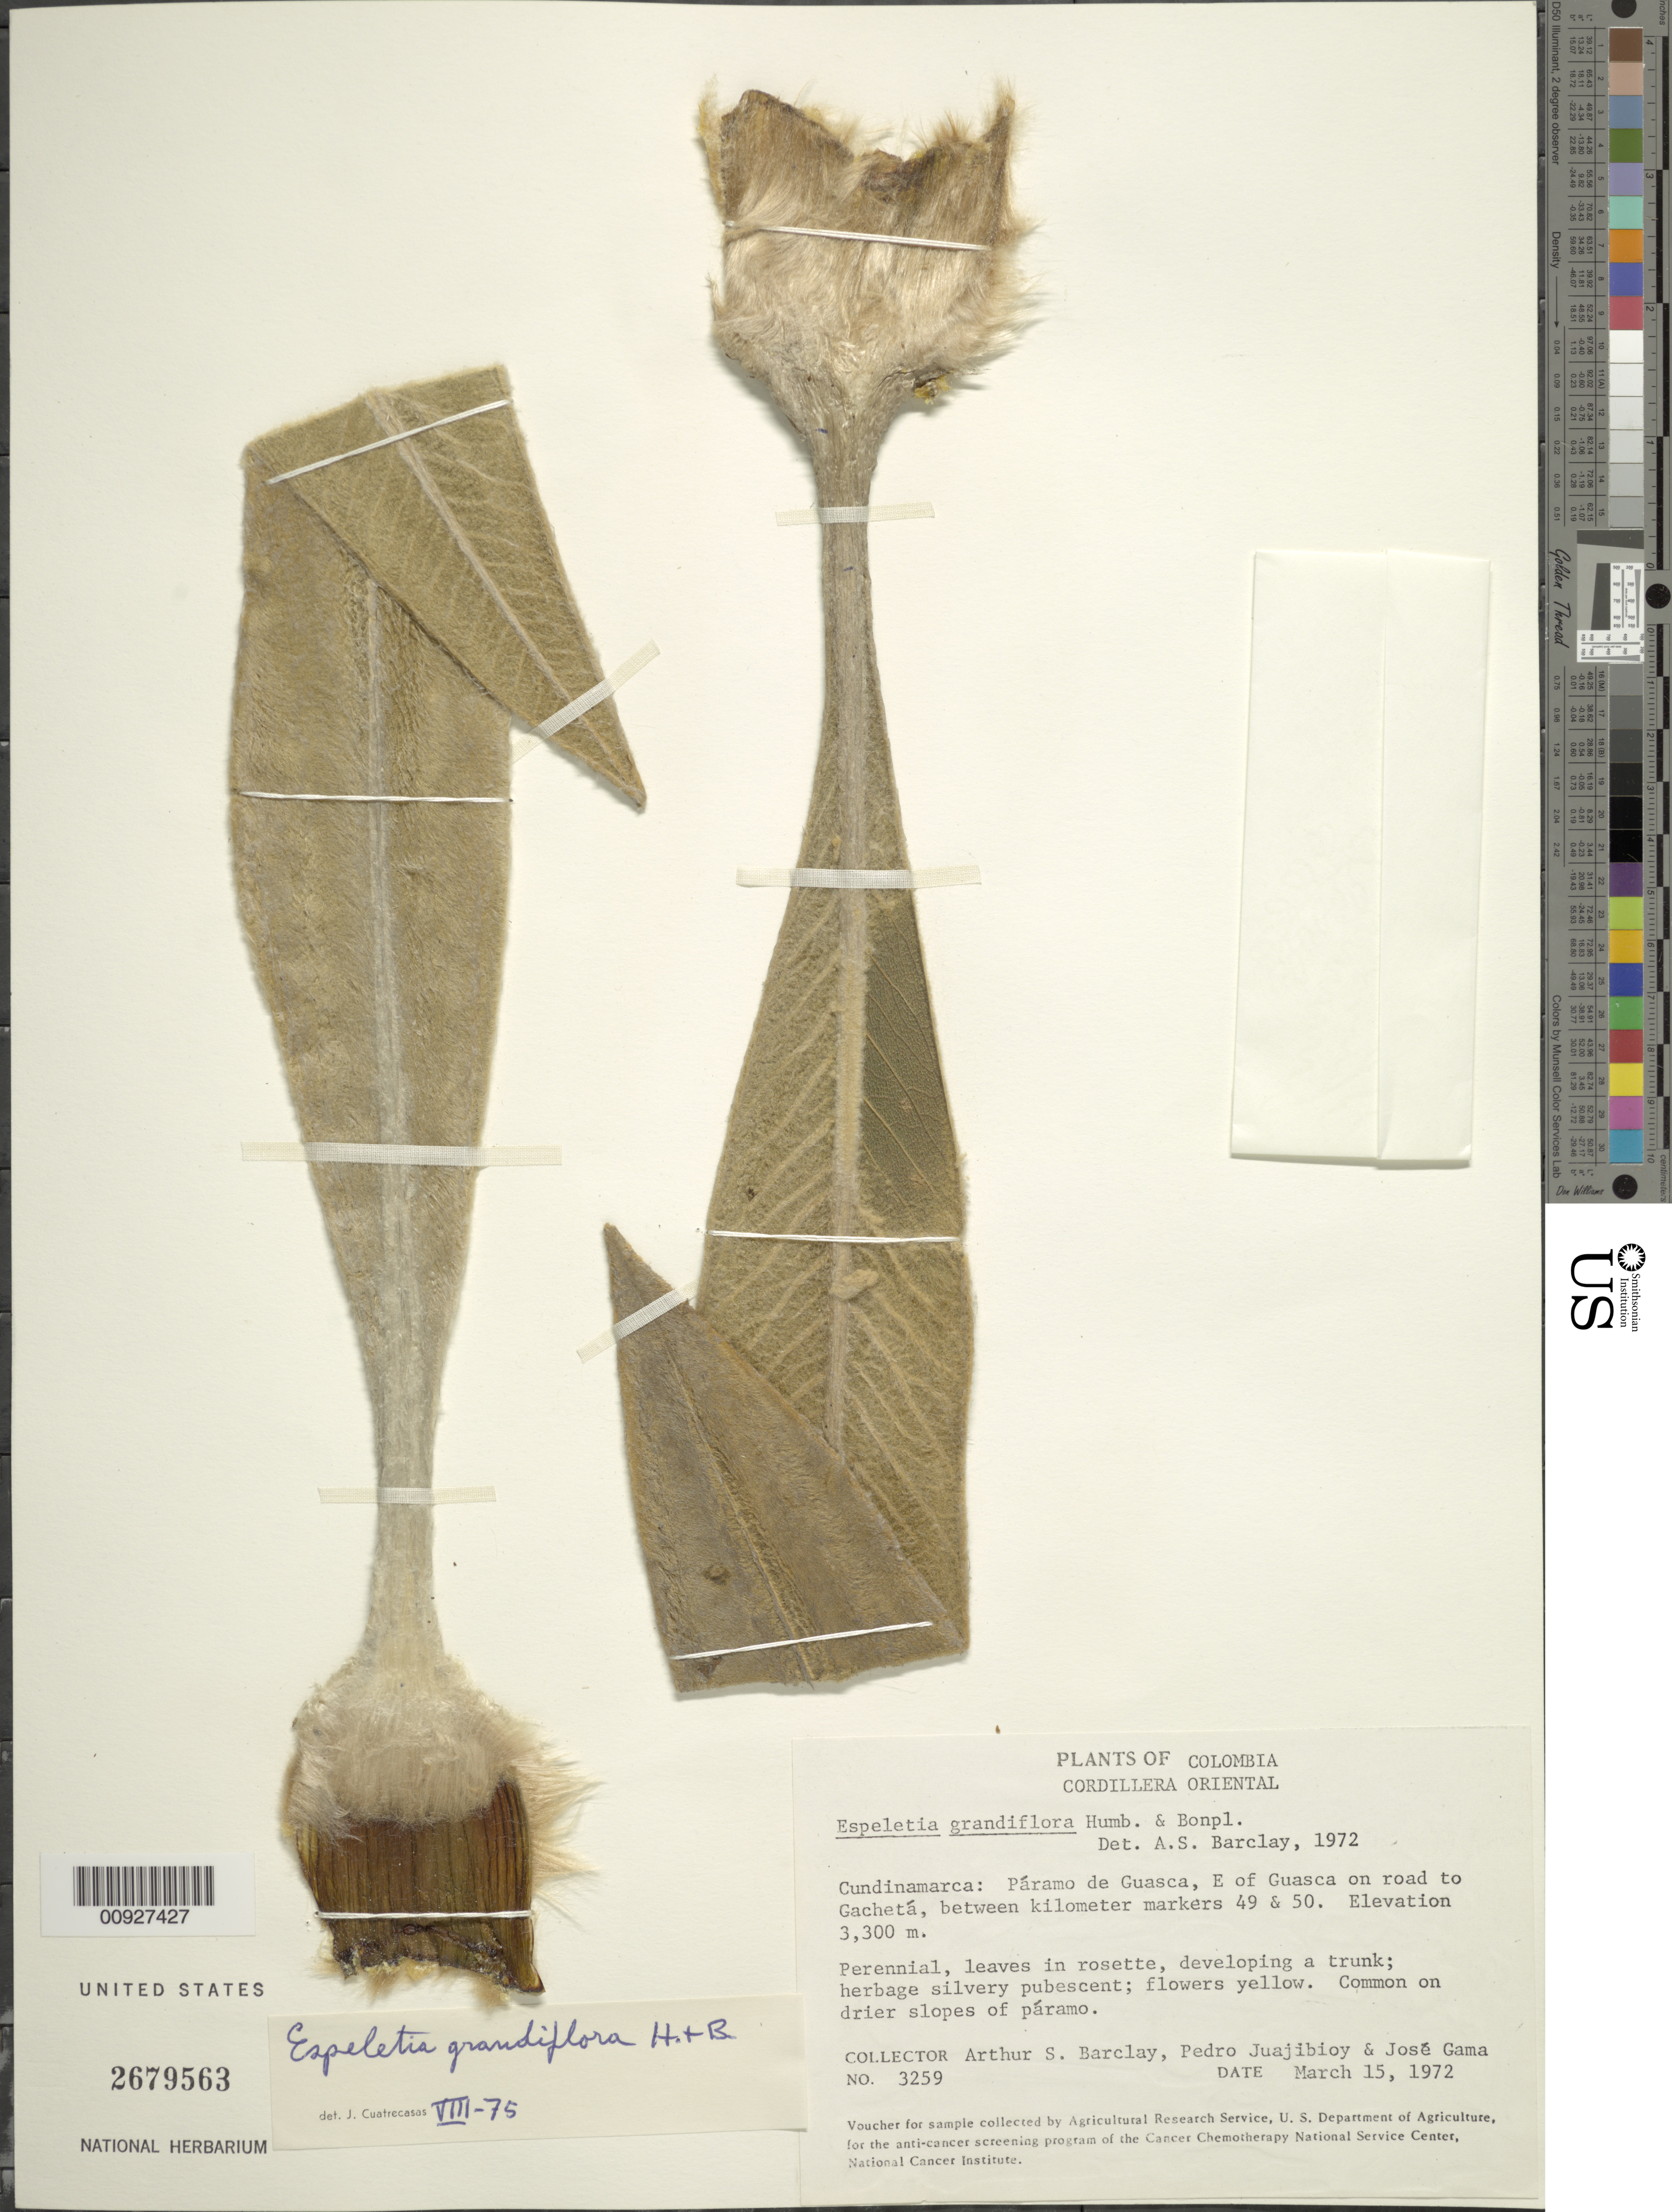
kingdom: Plantae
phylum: Tracheophyta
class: Magnoliopsida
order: Asterales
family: Asteraceae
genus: Espeletia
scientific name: Espeletia grandiflora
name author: Humb. & Bonpl.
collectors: H. G. Barclay, P. Juajibioy & J. Gama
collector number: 3259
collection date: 1972-03-15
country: Colombia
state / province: Cundinamarca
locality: P. de Guasca. E of Guasca on road to Gachetá, between kilometer markers 49 & 50.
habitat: Common on drier slopes of páramo.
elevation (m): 3300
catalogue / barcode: US 2679563